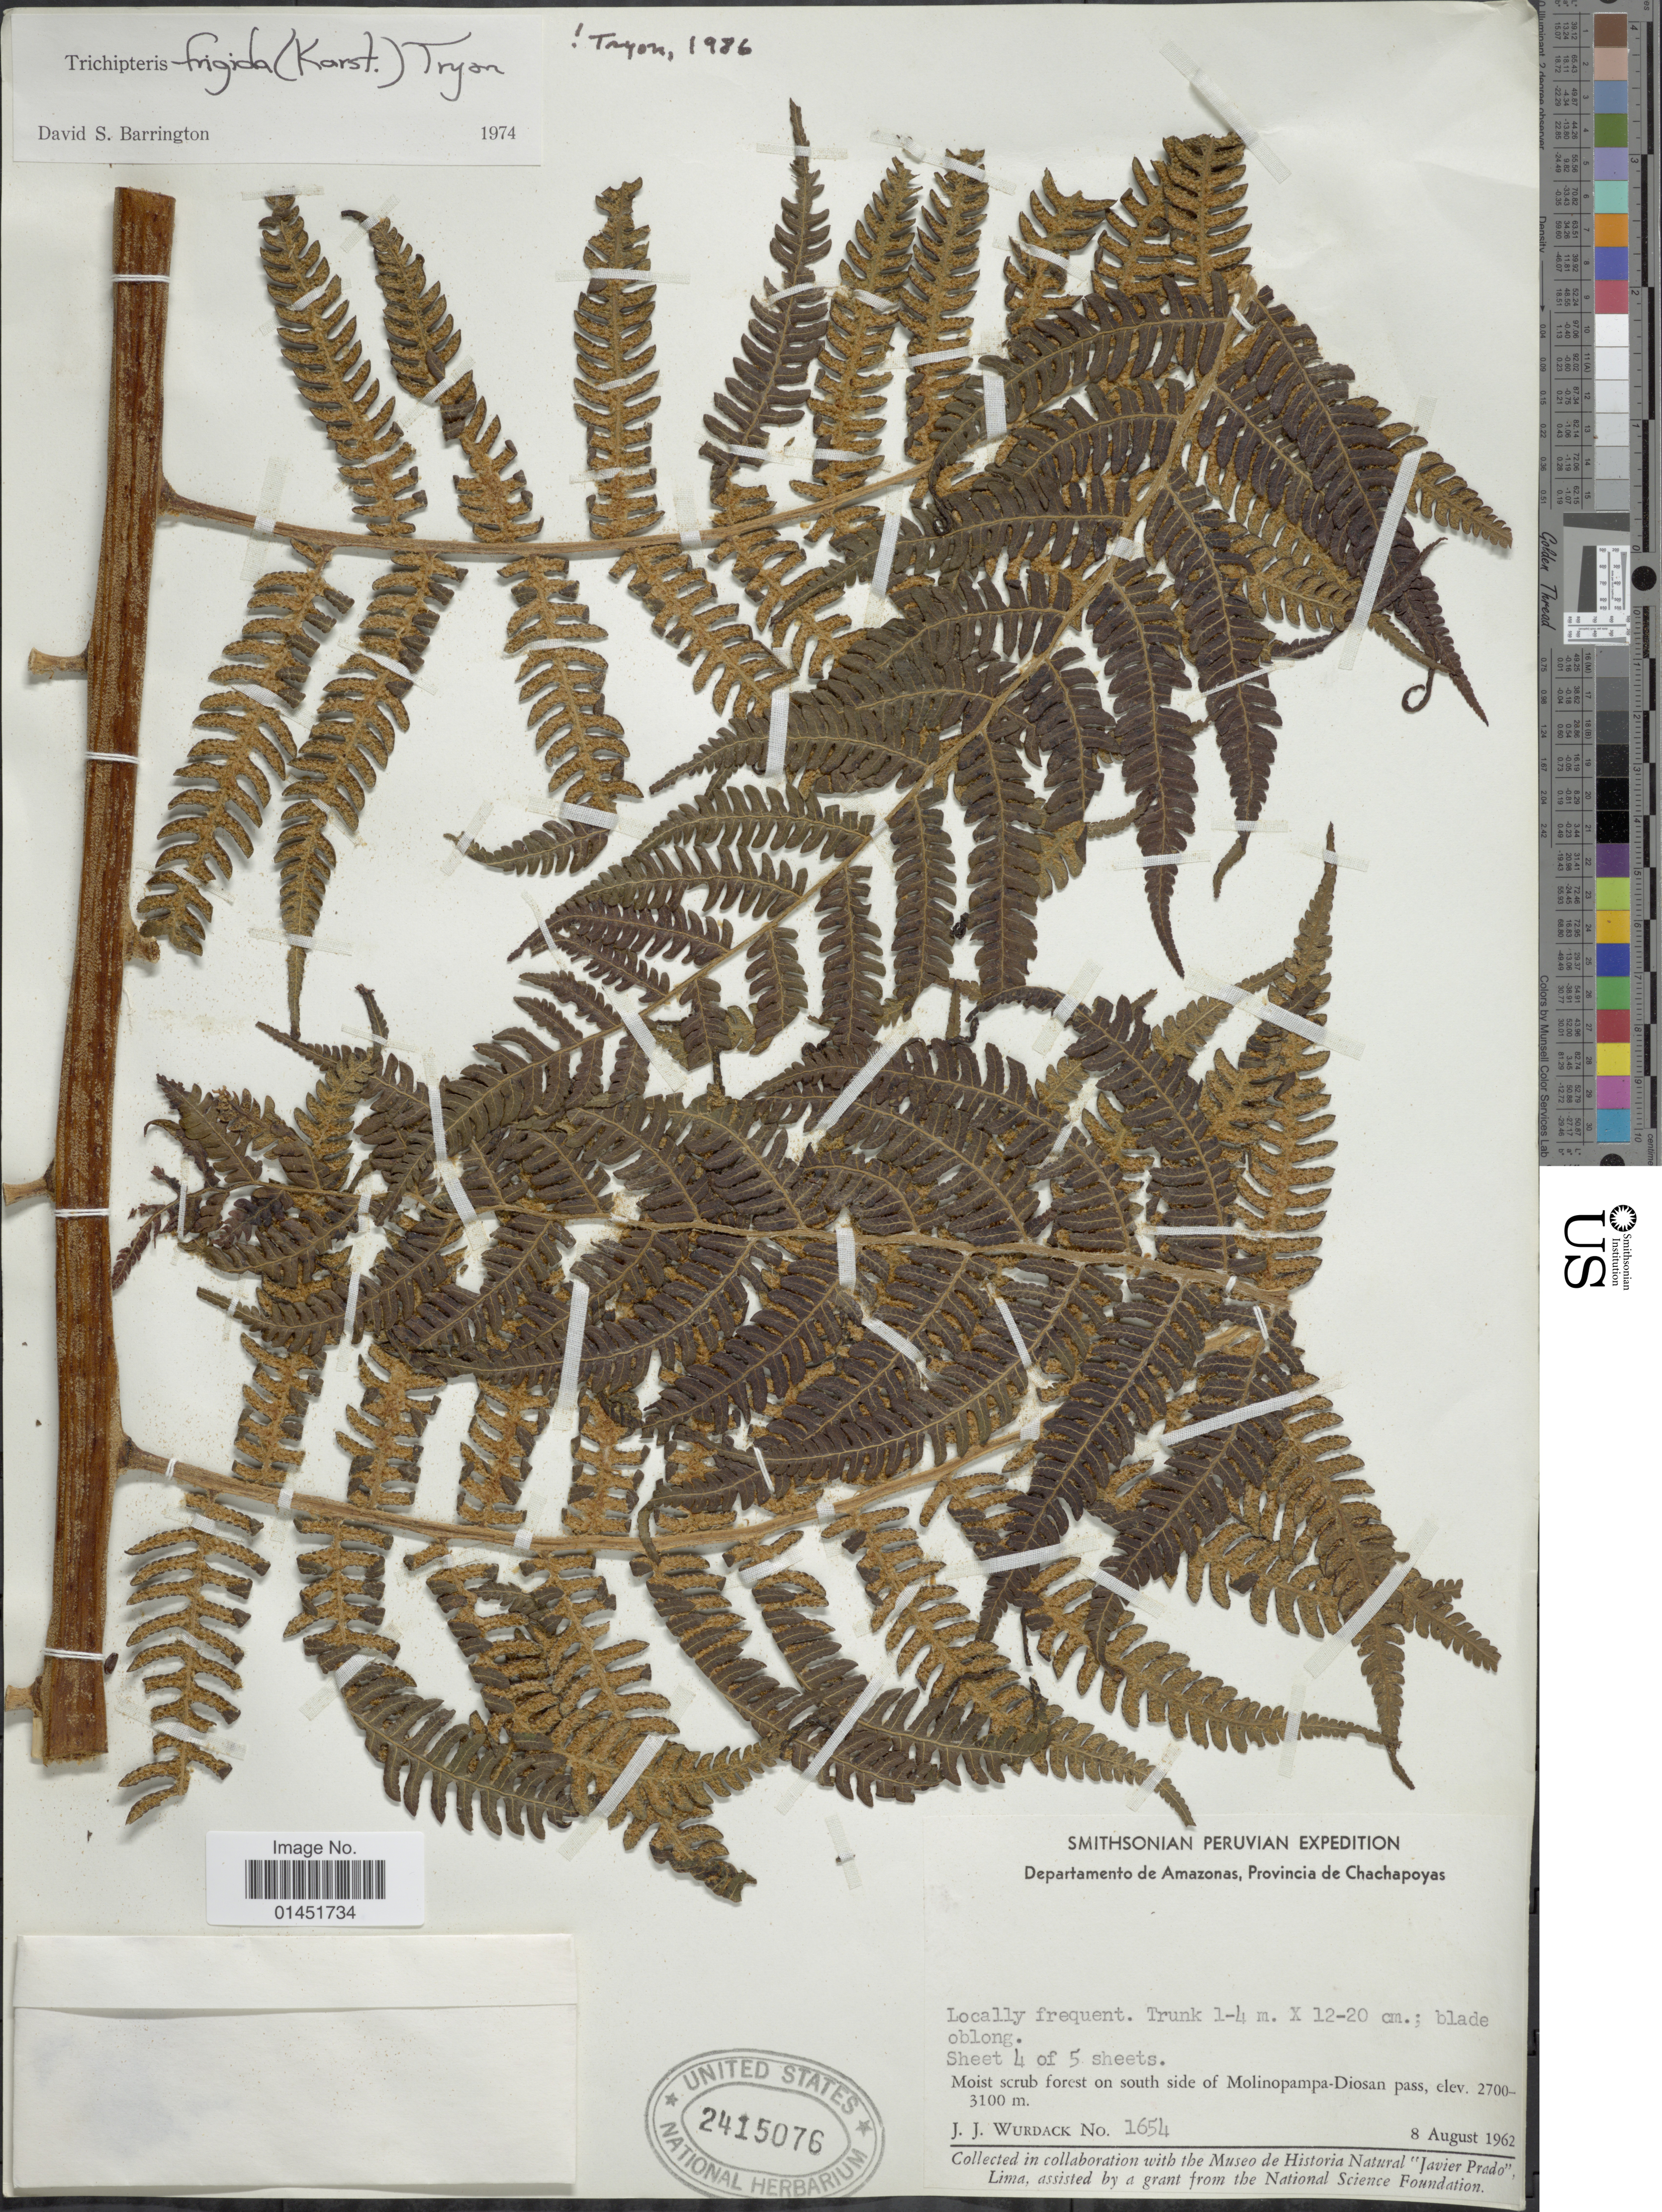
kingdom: Plantae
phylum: Tracheophyta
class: Polypodiopsida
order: Cyatheales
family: Cyatheaceae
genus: Cyathea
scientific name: Cyathea frigida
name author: (H. Karst.) Domin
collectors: J. J. Wurdack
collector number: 1654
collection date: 1962-08-08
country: Peru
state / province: Amazonas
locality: Peruvian, Provincia de Chachapoyas. Moist scrub forest on south side of Molinopampa-Diosan pass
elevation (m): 2700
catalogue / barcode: US 2415076